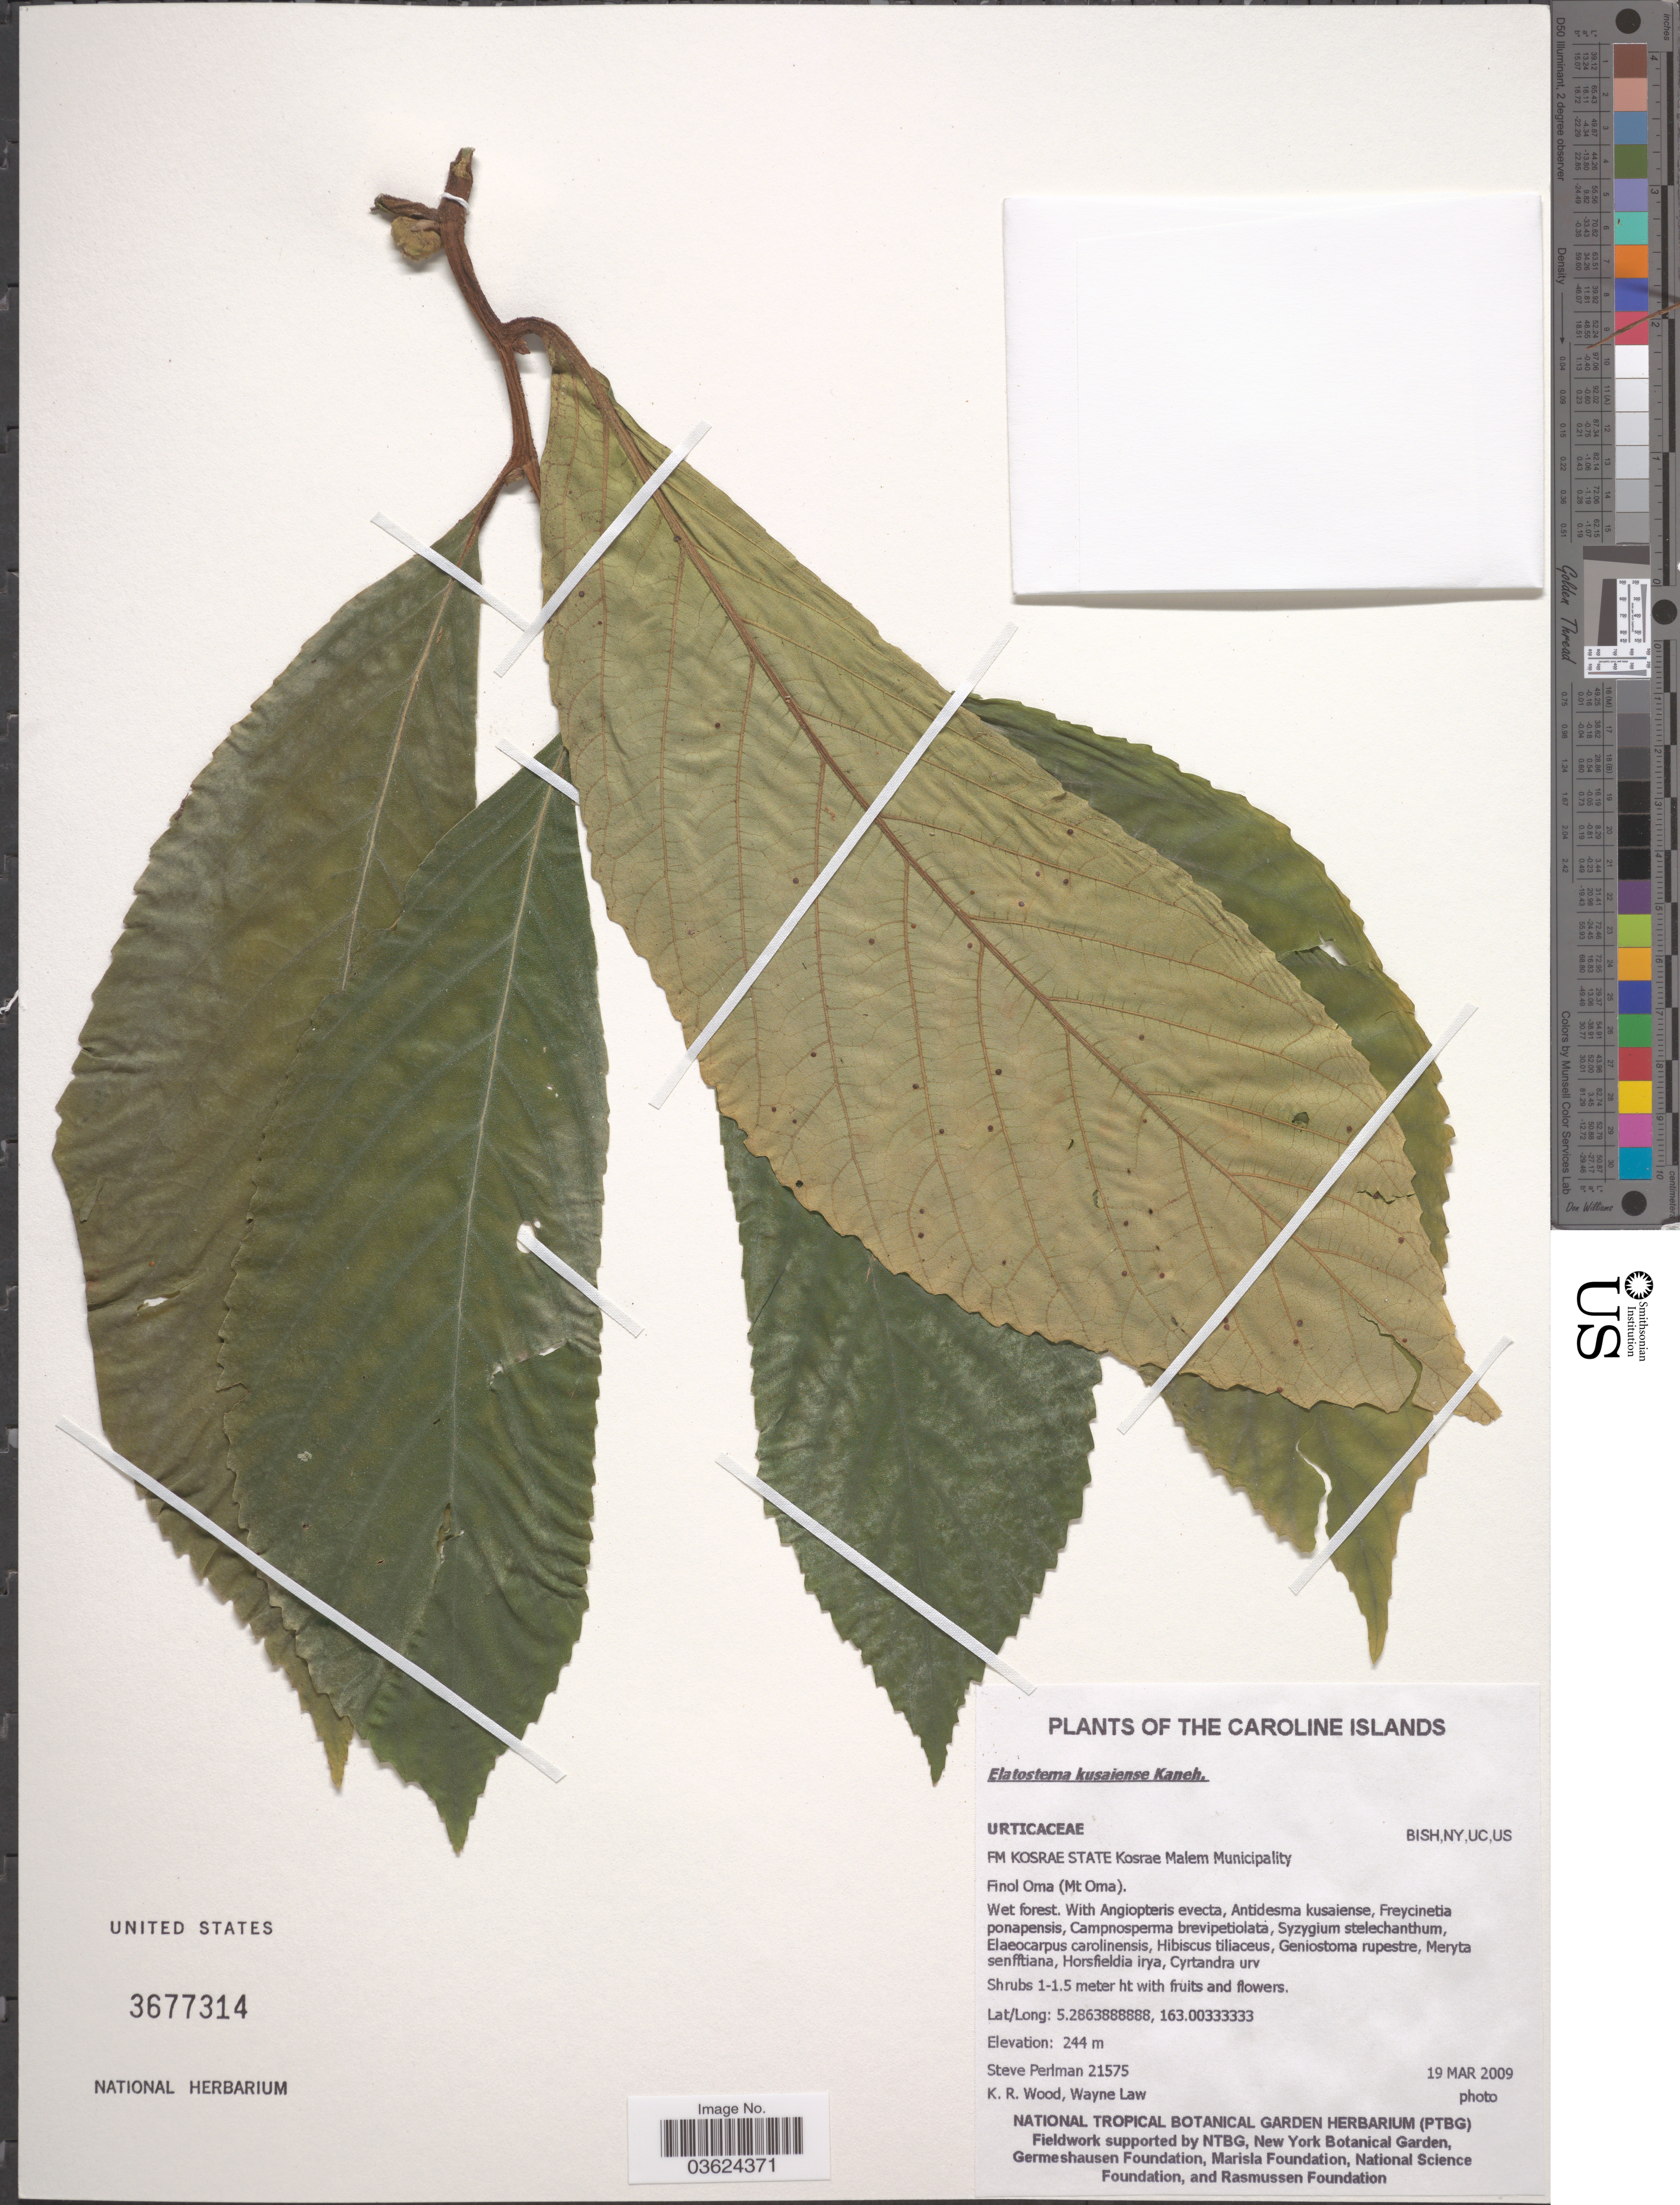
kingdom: Plantae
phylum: Tracheophyta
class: Magnoliopsida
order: Rosales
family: Urticaceae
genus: Elatostema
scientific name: Elatostema kusaiense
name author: Kaneh.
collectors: S. Perlman, K. R. Wood & W. Law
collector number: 21575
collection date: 2009-03-19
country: Micronesia, Federated States of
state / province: Kosrae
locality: The Caroline Islands. FM Kosrae State Kosrae Malem Municipality. Finol Oma (Mt Oma).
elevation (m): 244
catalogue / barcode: US 3677314